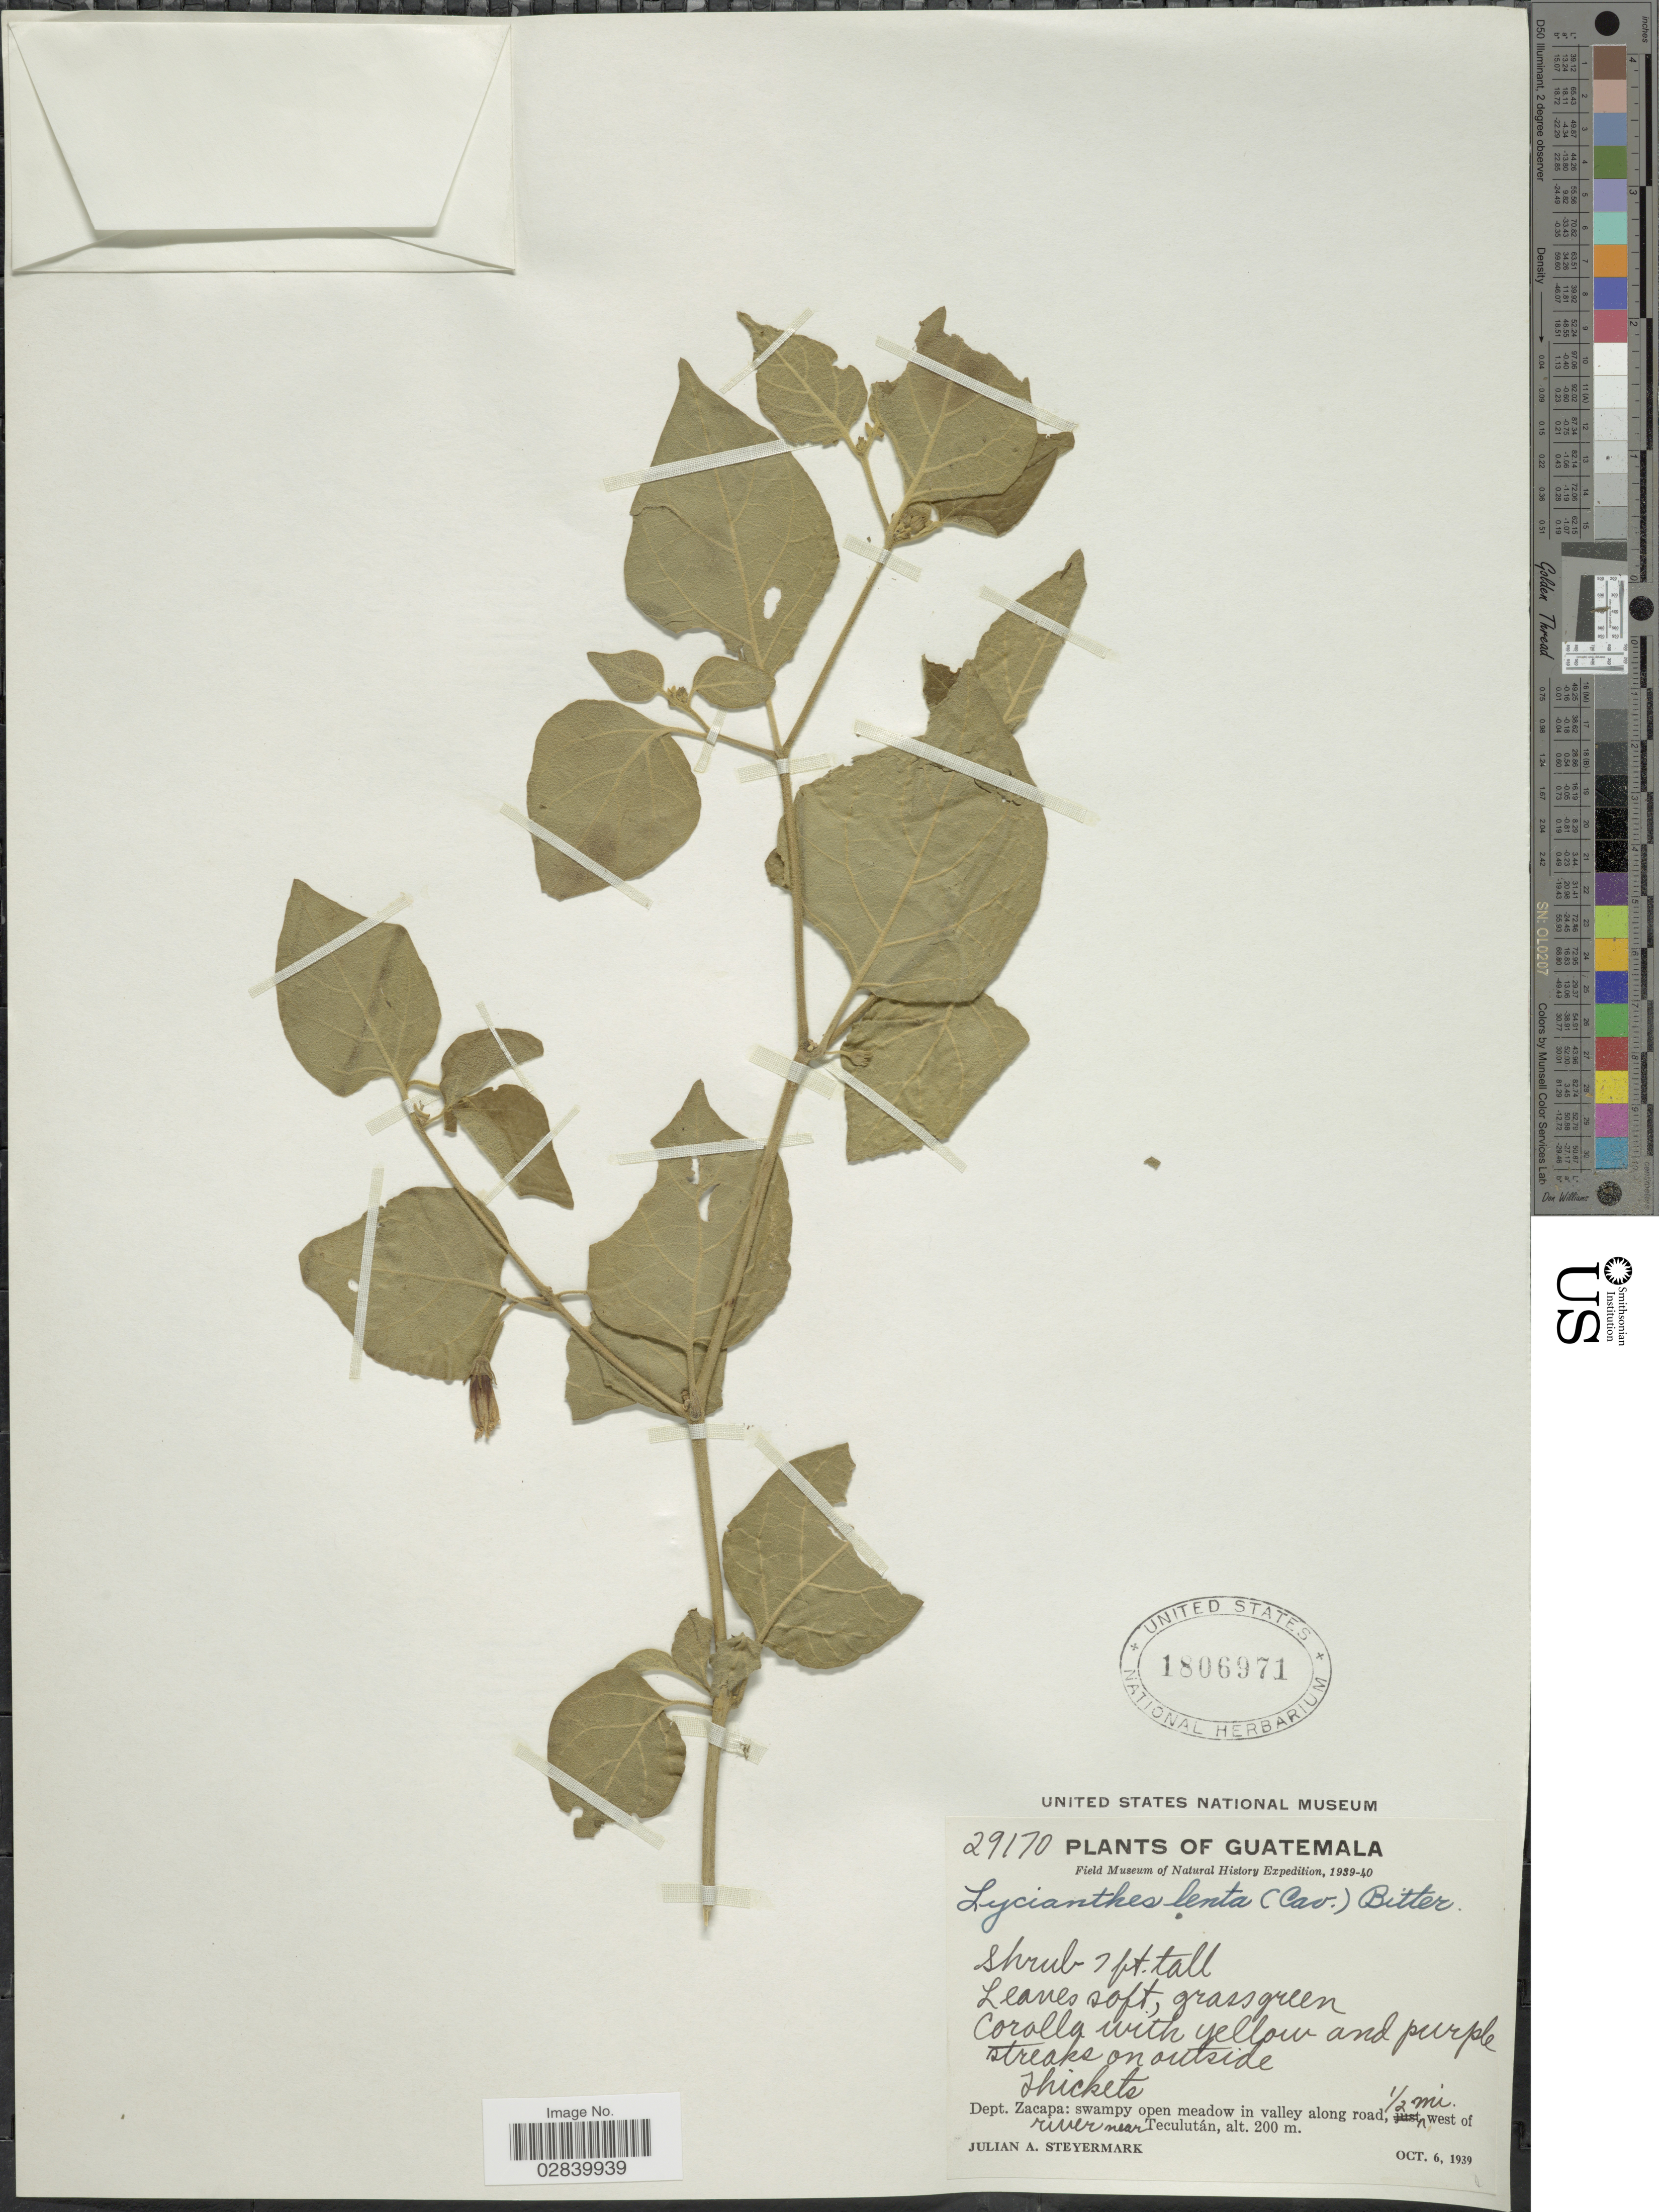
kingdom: Plantae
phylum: Tracheophyta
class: Magnoliopsida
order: Solanales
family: Solanaceae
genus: Lycianthes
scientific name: Lycianthes lenta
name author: (Cav.) Bitter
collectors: J. Steyermark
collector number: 29170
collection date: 1939-10-06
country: Guatemala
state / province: Zacapa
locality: Dept. Zacapa: swampy open meadow in valley along road, ½ mi. west of river near Teculután.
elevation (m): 200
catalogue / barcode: US 1806971